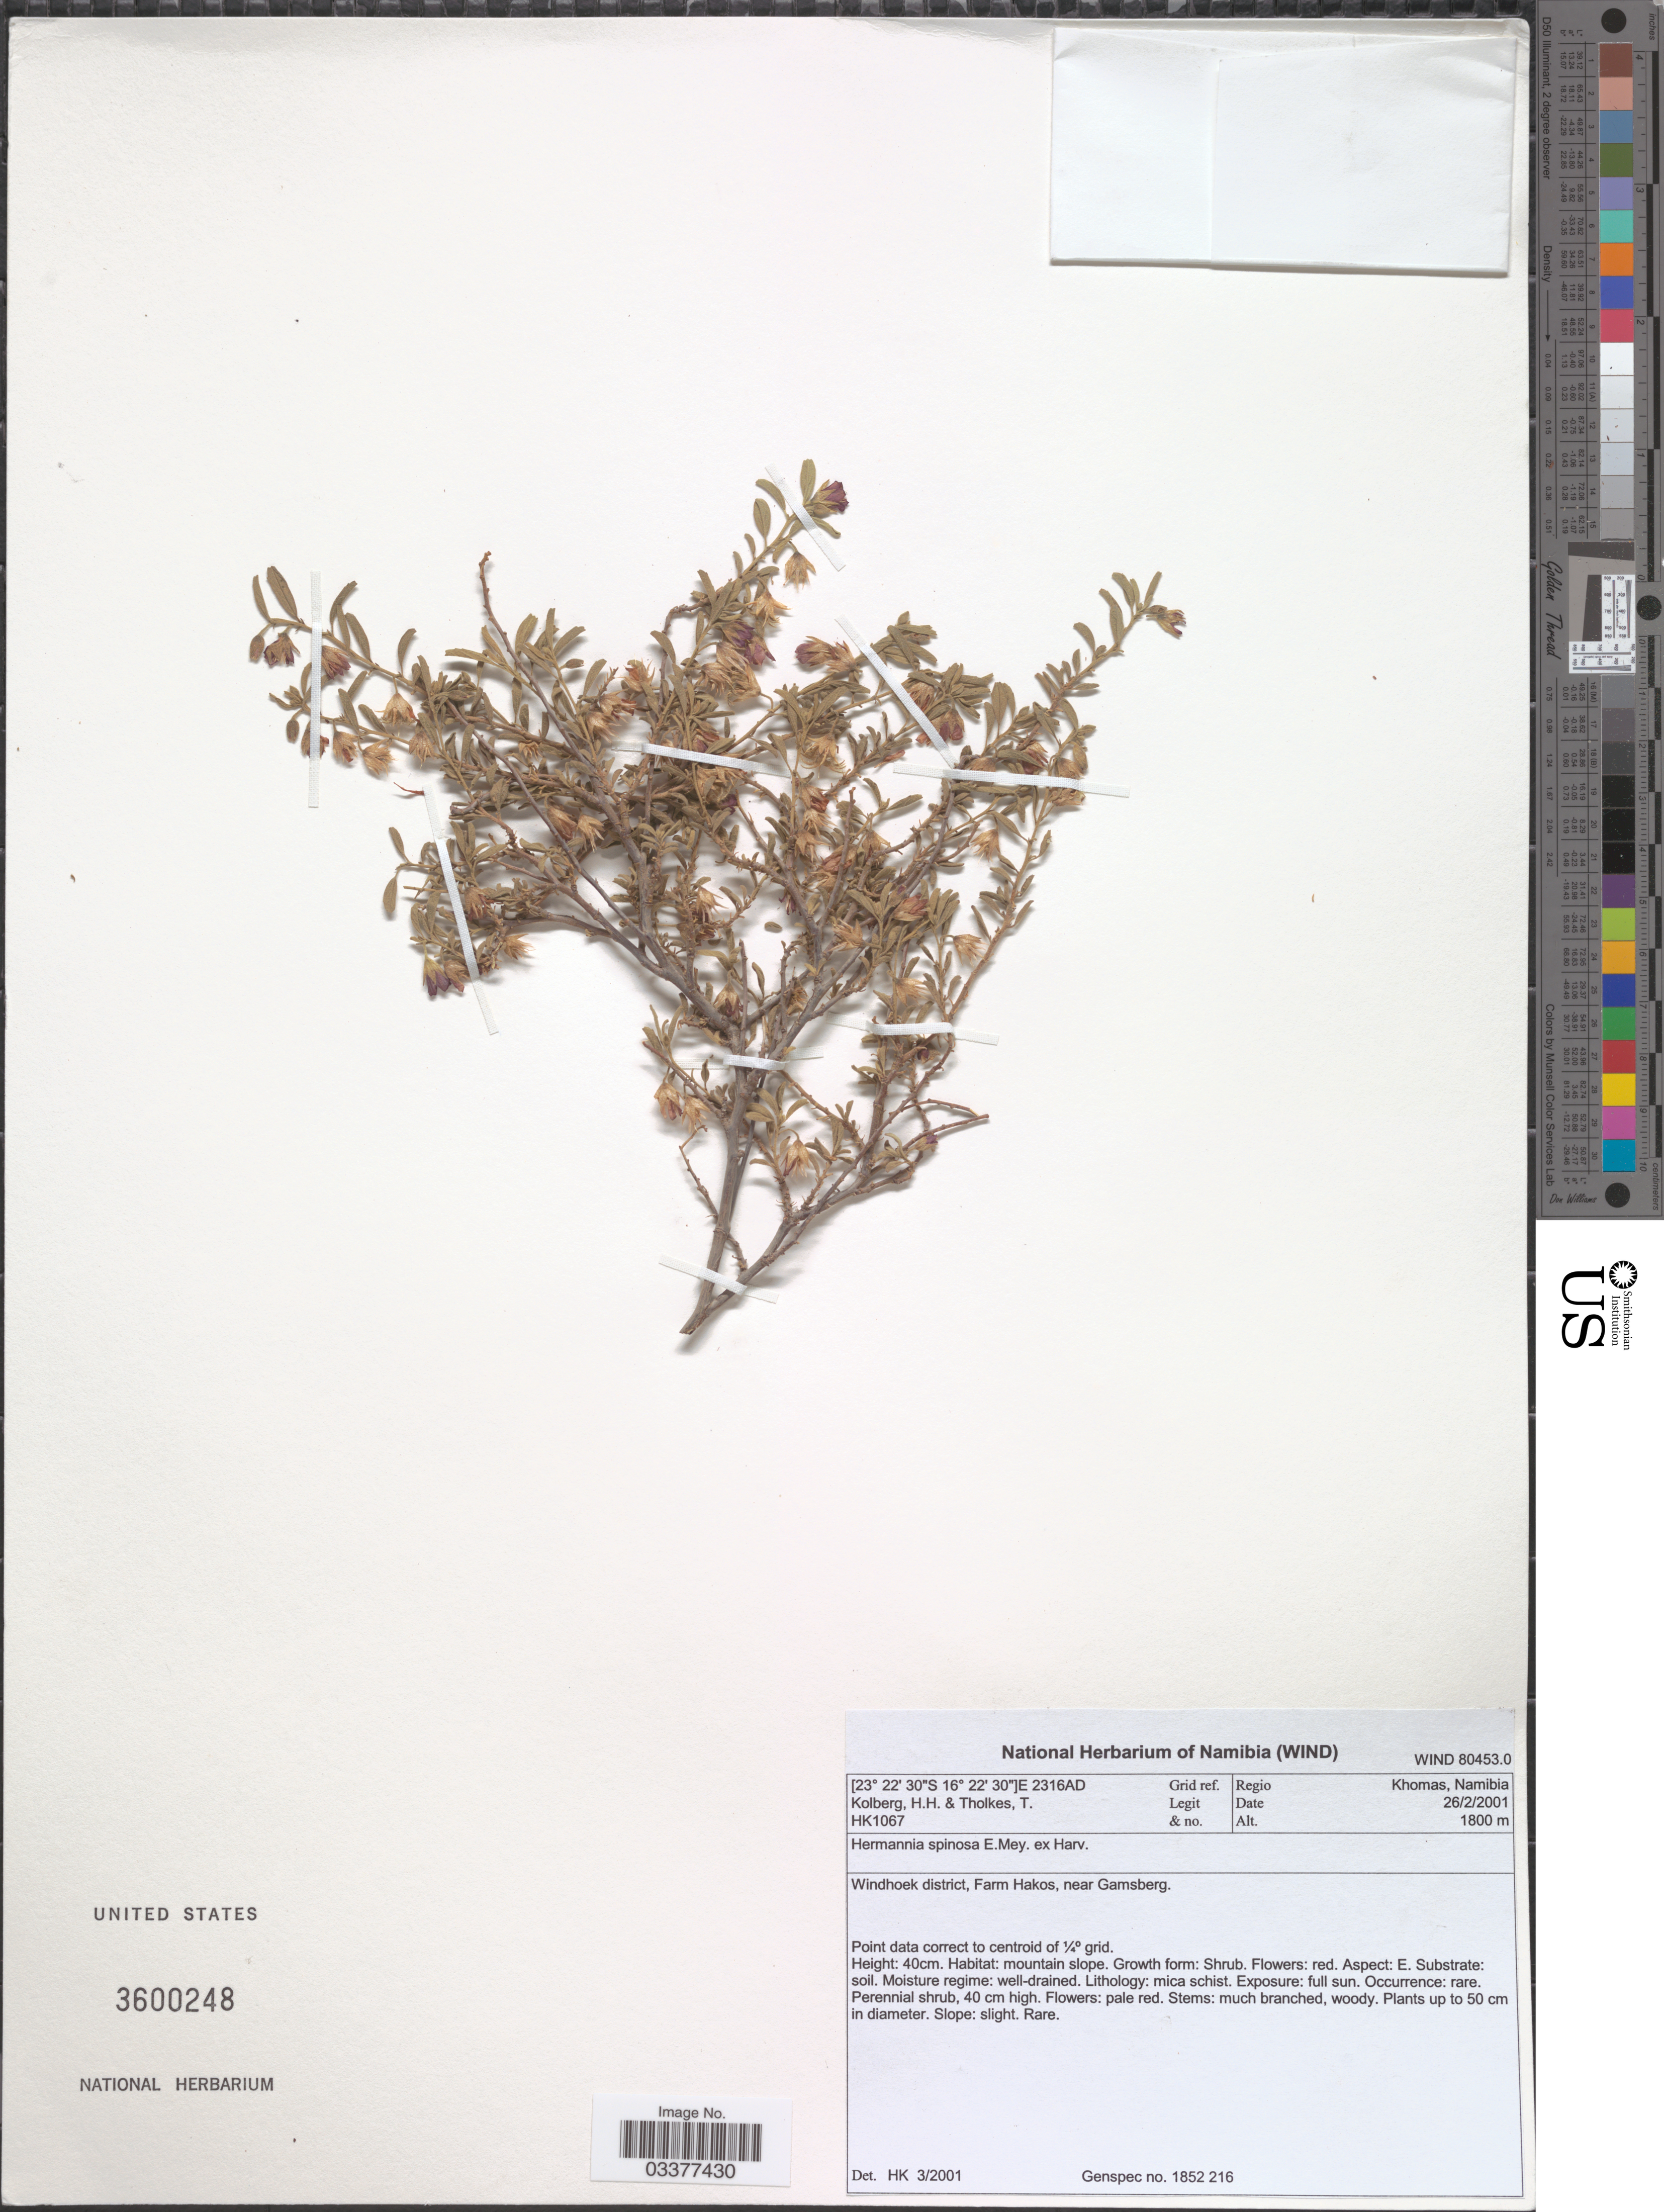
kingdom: Plantae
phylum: Tracheophyta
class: Magnoliopsida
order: Malvales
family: Malvaceae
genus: Hermannia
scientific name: Hermannia spinosa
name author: E. Mey. ex Harv.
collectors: H. H. Kolberg & T. Tholkes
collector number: HK1067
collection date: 2001-02-26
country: Namibia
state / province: Khomas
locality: Grid ref. 2316AD. Regio Khomas, Namibia. Windhoek district, Farm Hakos, near Gamsberg.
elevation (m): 1800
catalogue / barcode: US 3600248